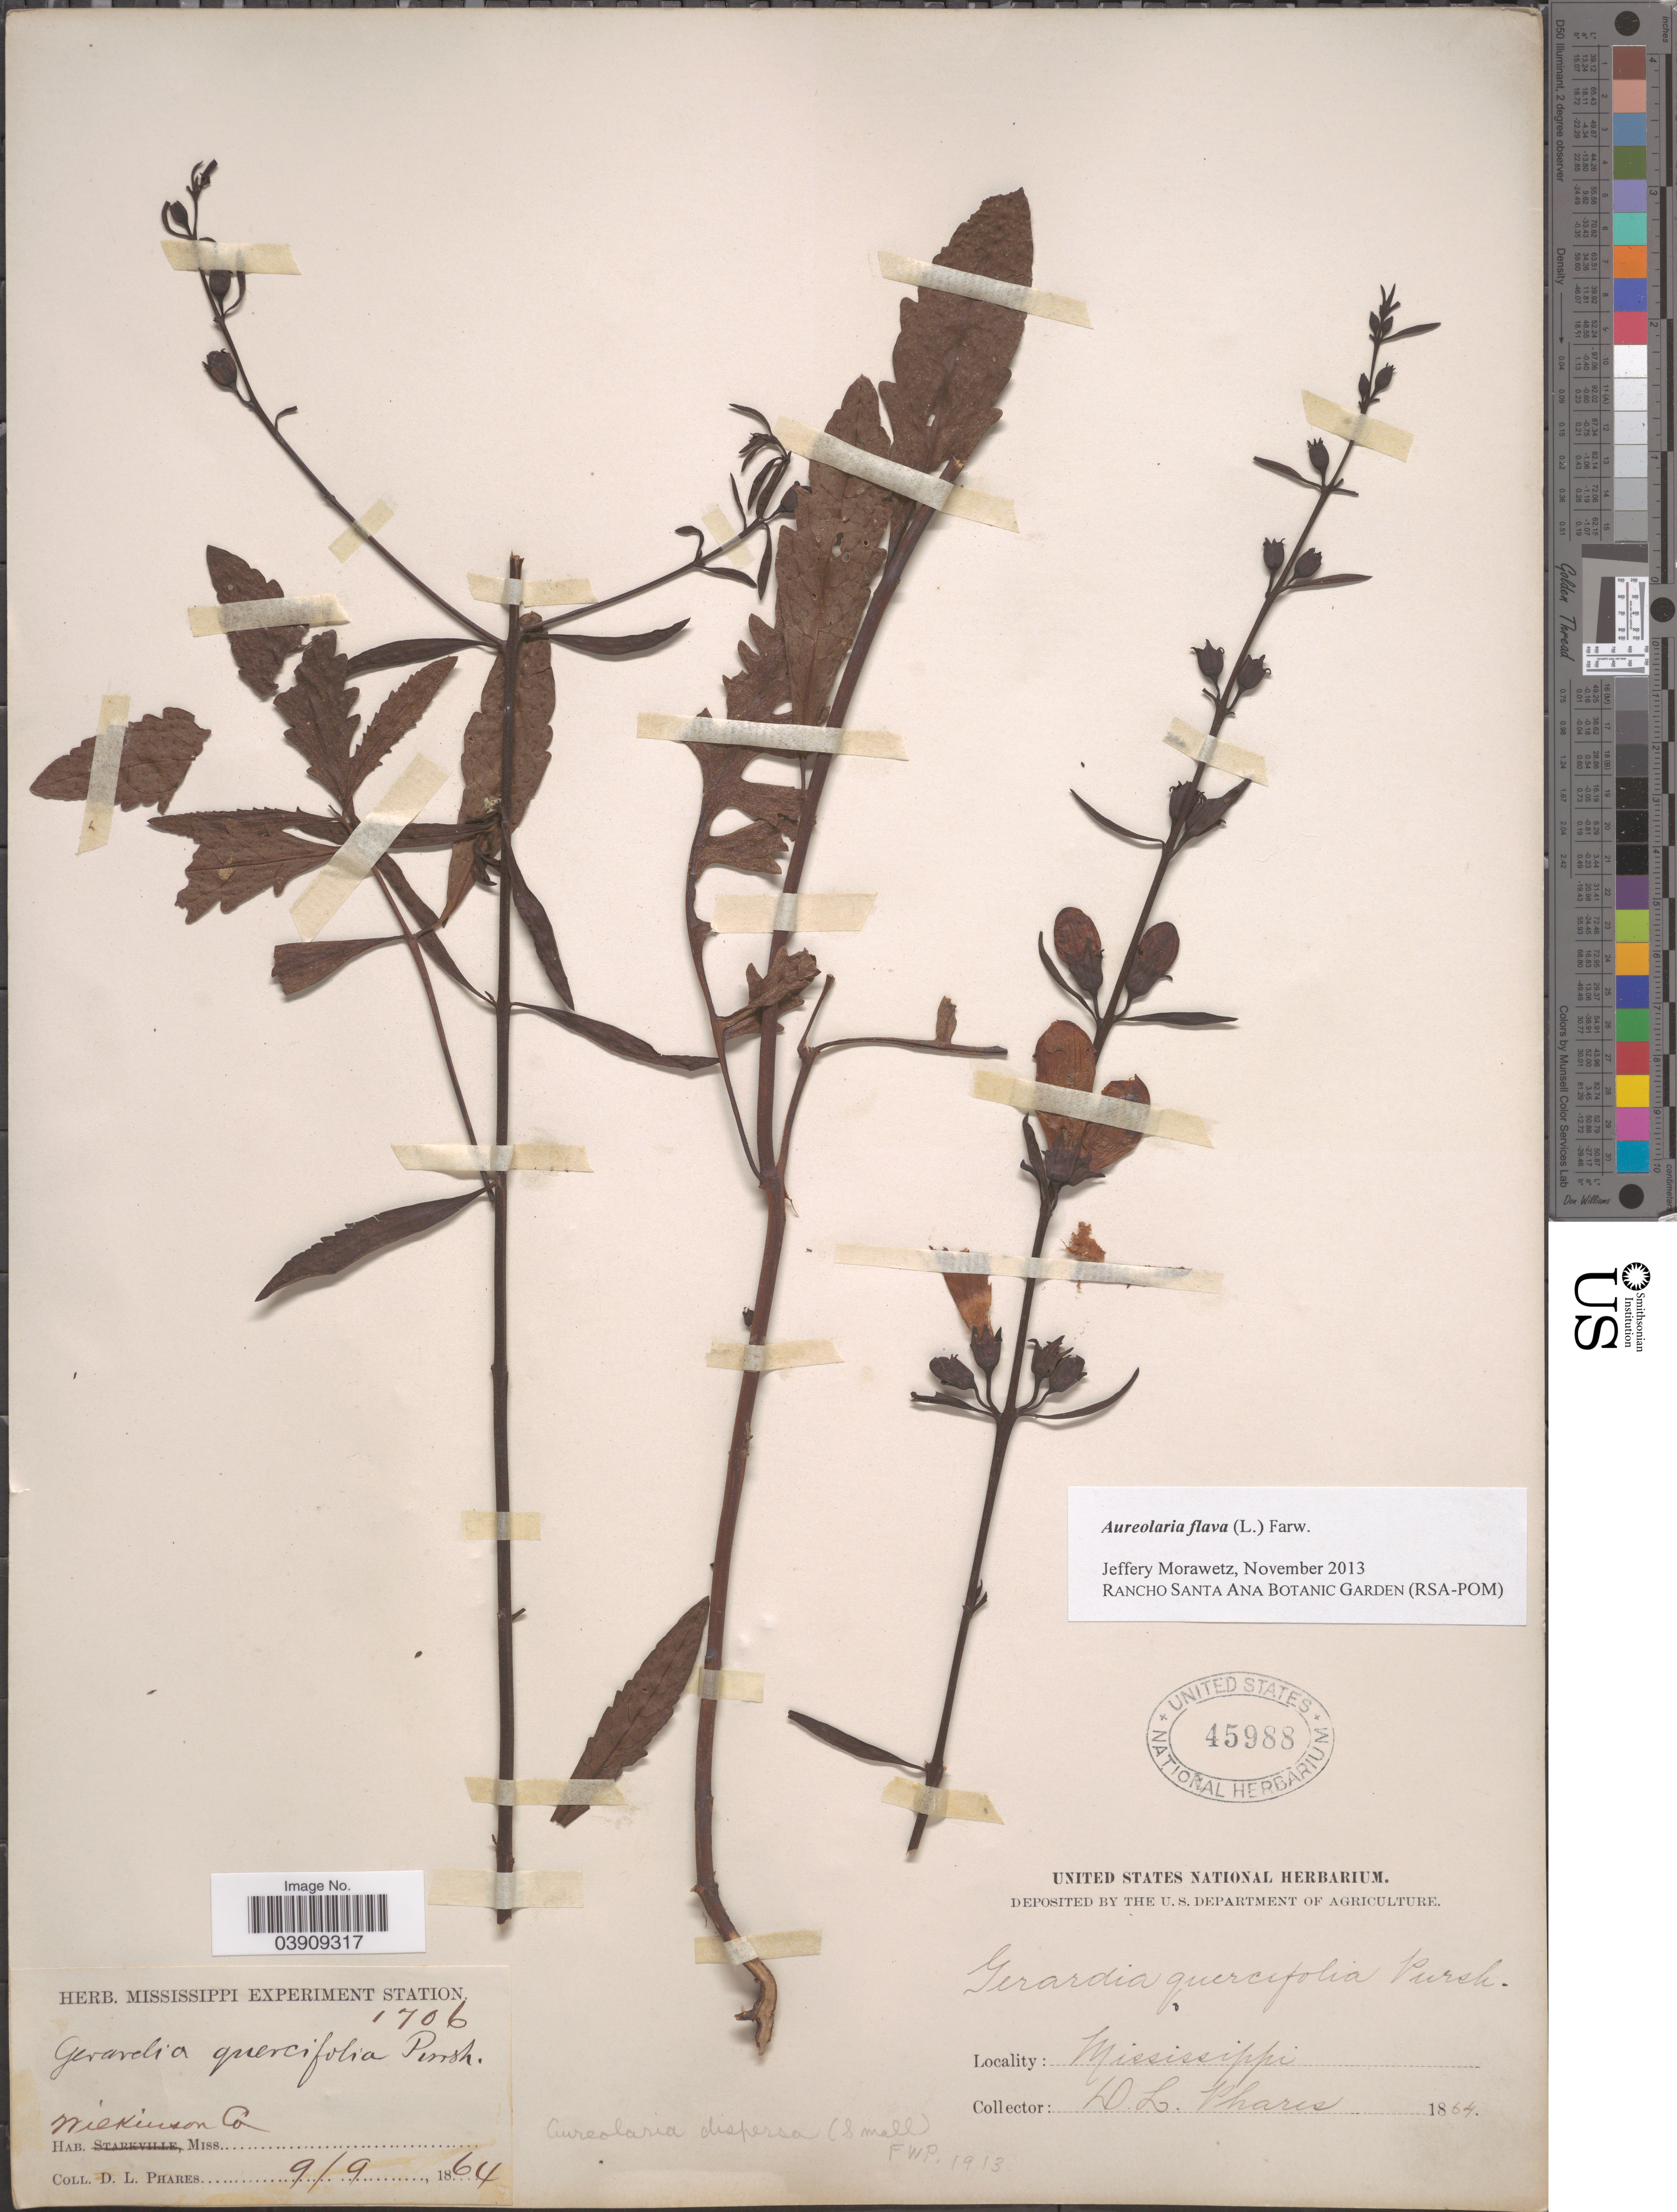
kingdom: Plantae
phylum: Tracheophyta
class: Magnoliopsida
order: Lamiales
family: Orobanchaceae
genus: Aureolaria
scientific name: Aureolaria flava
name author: (L.) Farw.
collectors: D. Phares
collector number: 1706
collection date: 1864-09-09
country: United States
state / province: Mississippi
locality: Wilkinson Co.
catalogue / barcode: US 45988